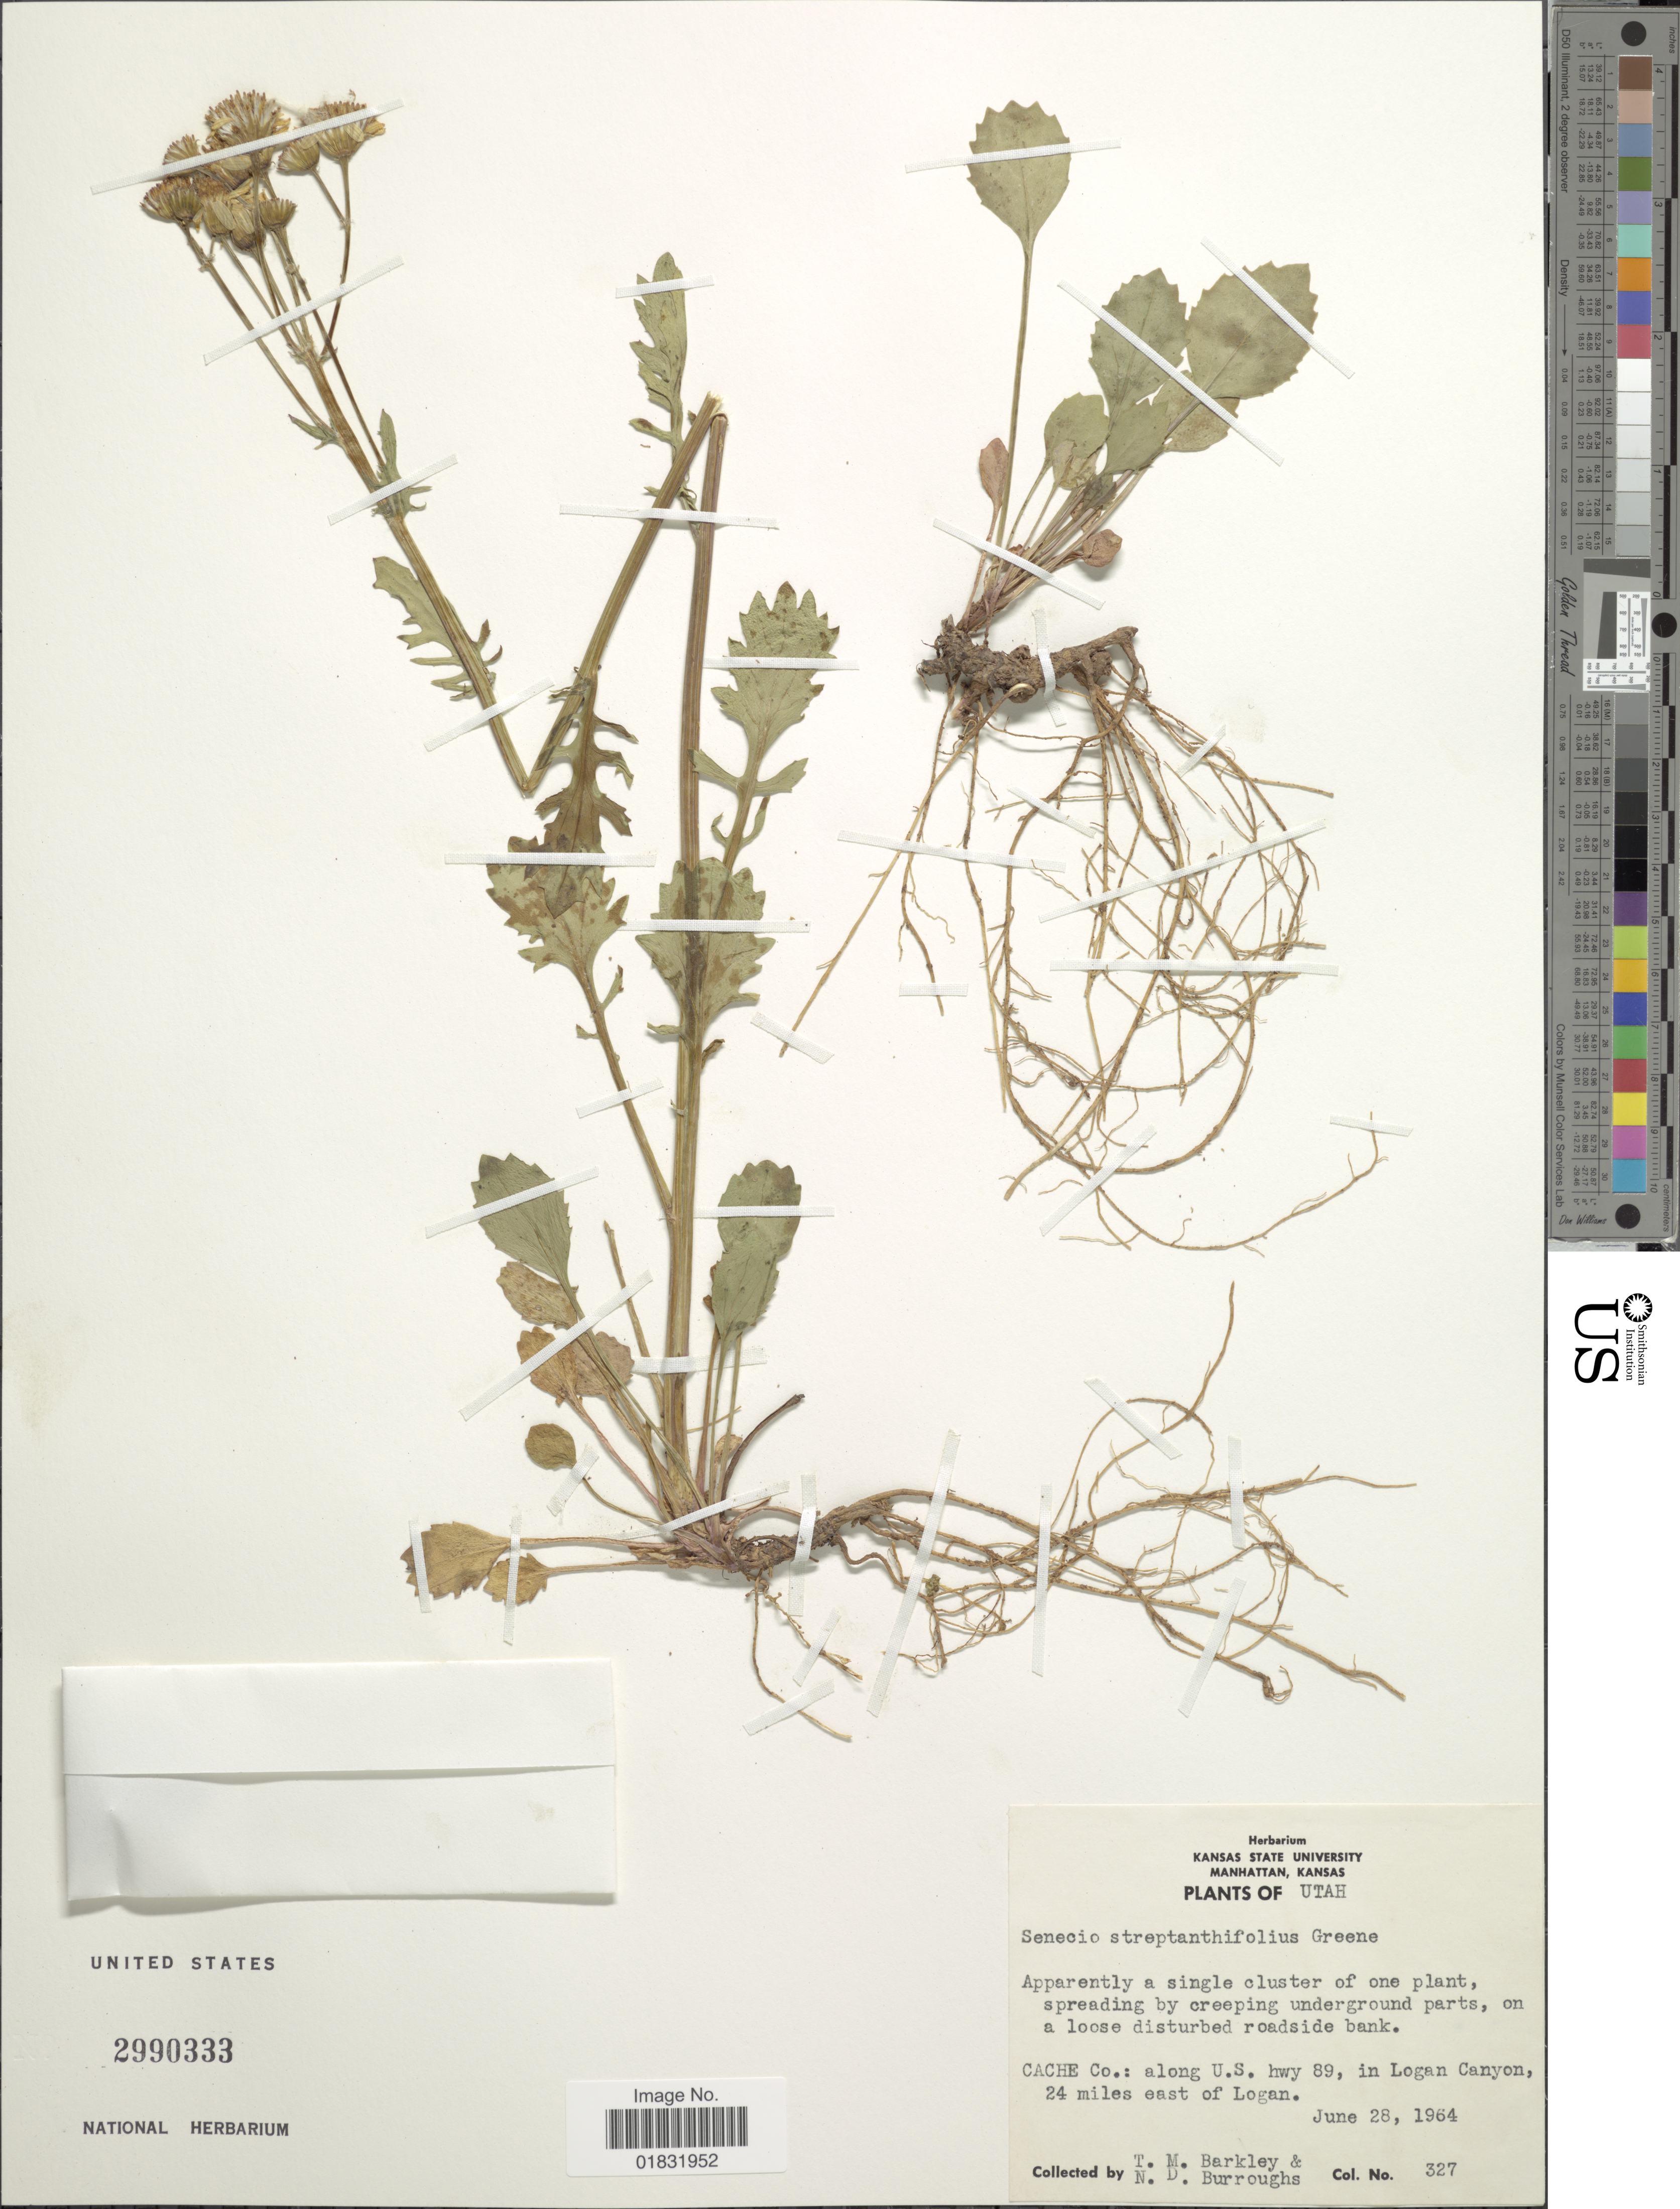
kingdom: Plantae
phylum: Tracheophyta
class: Magnoliopsida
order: Asterales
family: Asteraceae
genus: Packera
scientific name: Packera streptanthifolia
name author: (Greene) W.A. Weber & Á. Löve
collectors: T. M. Barkley & N. Burroughs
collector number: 327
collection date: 1964-06-28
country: United States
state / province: Utah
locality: On a loose disturbed roadside bank, Cache Co: along U.S. hwy 89, in Logan Canyon, 24 miles east of Logan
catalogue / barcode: US 2990333